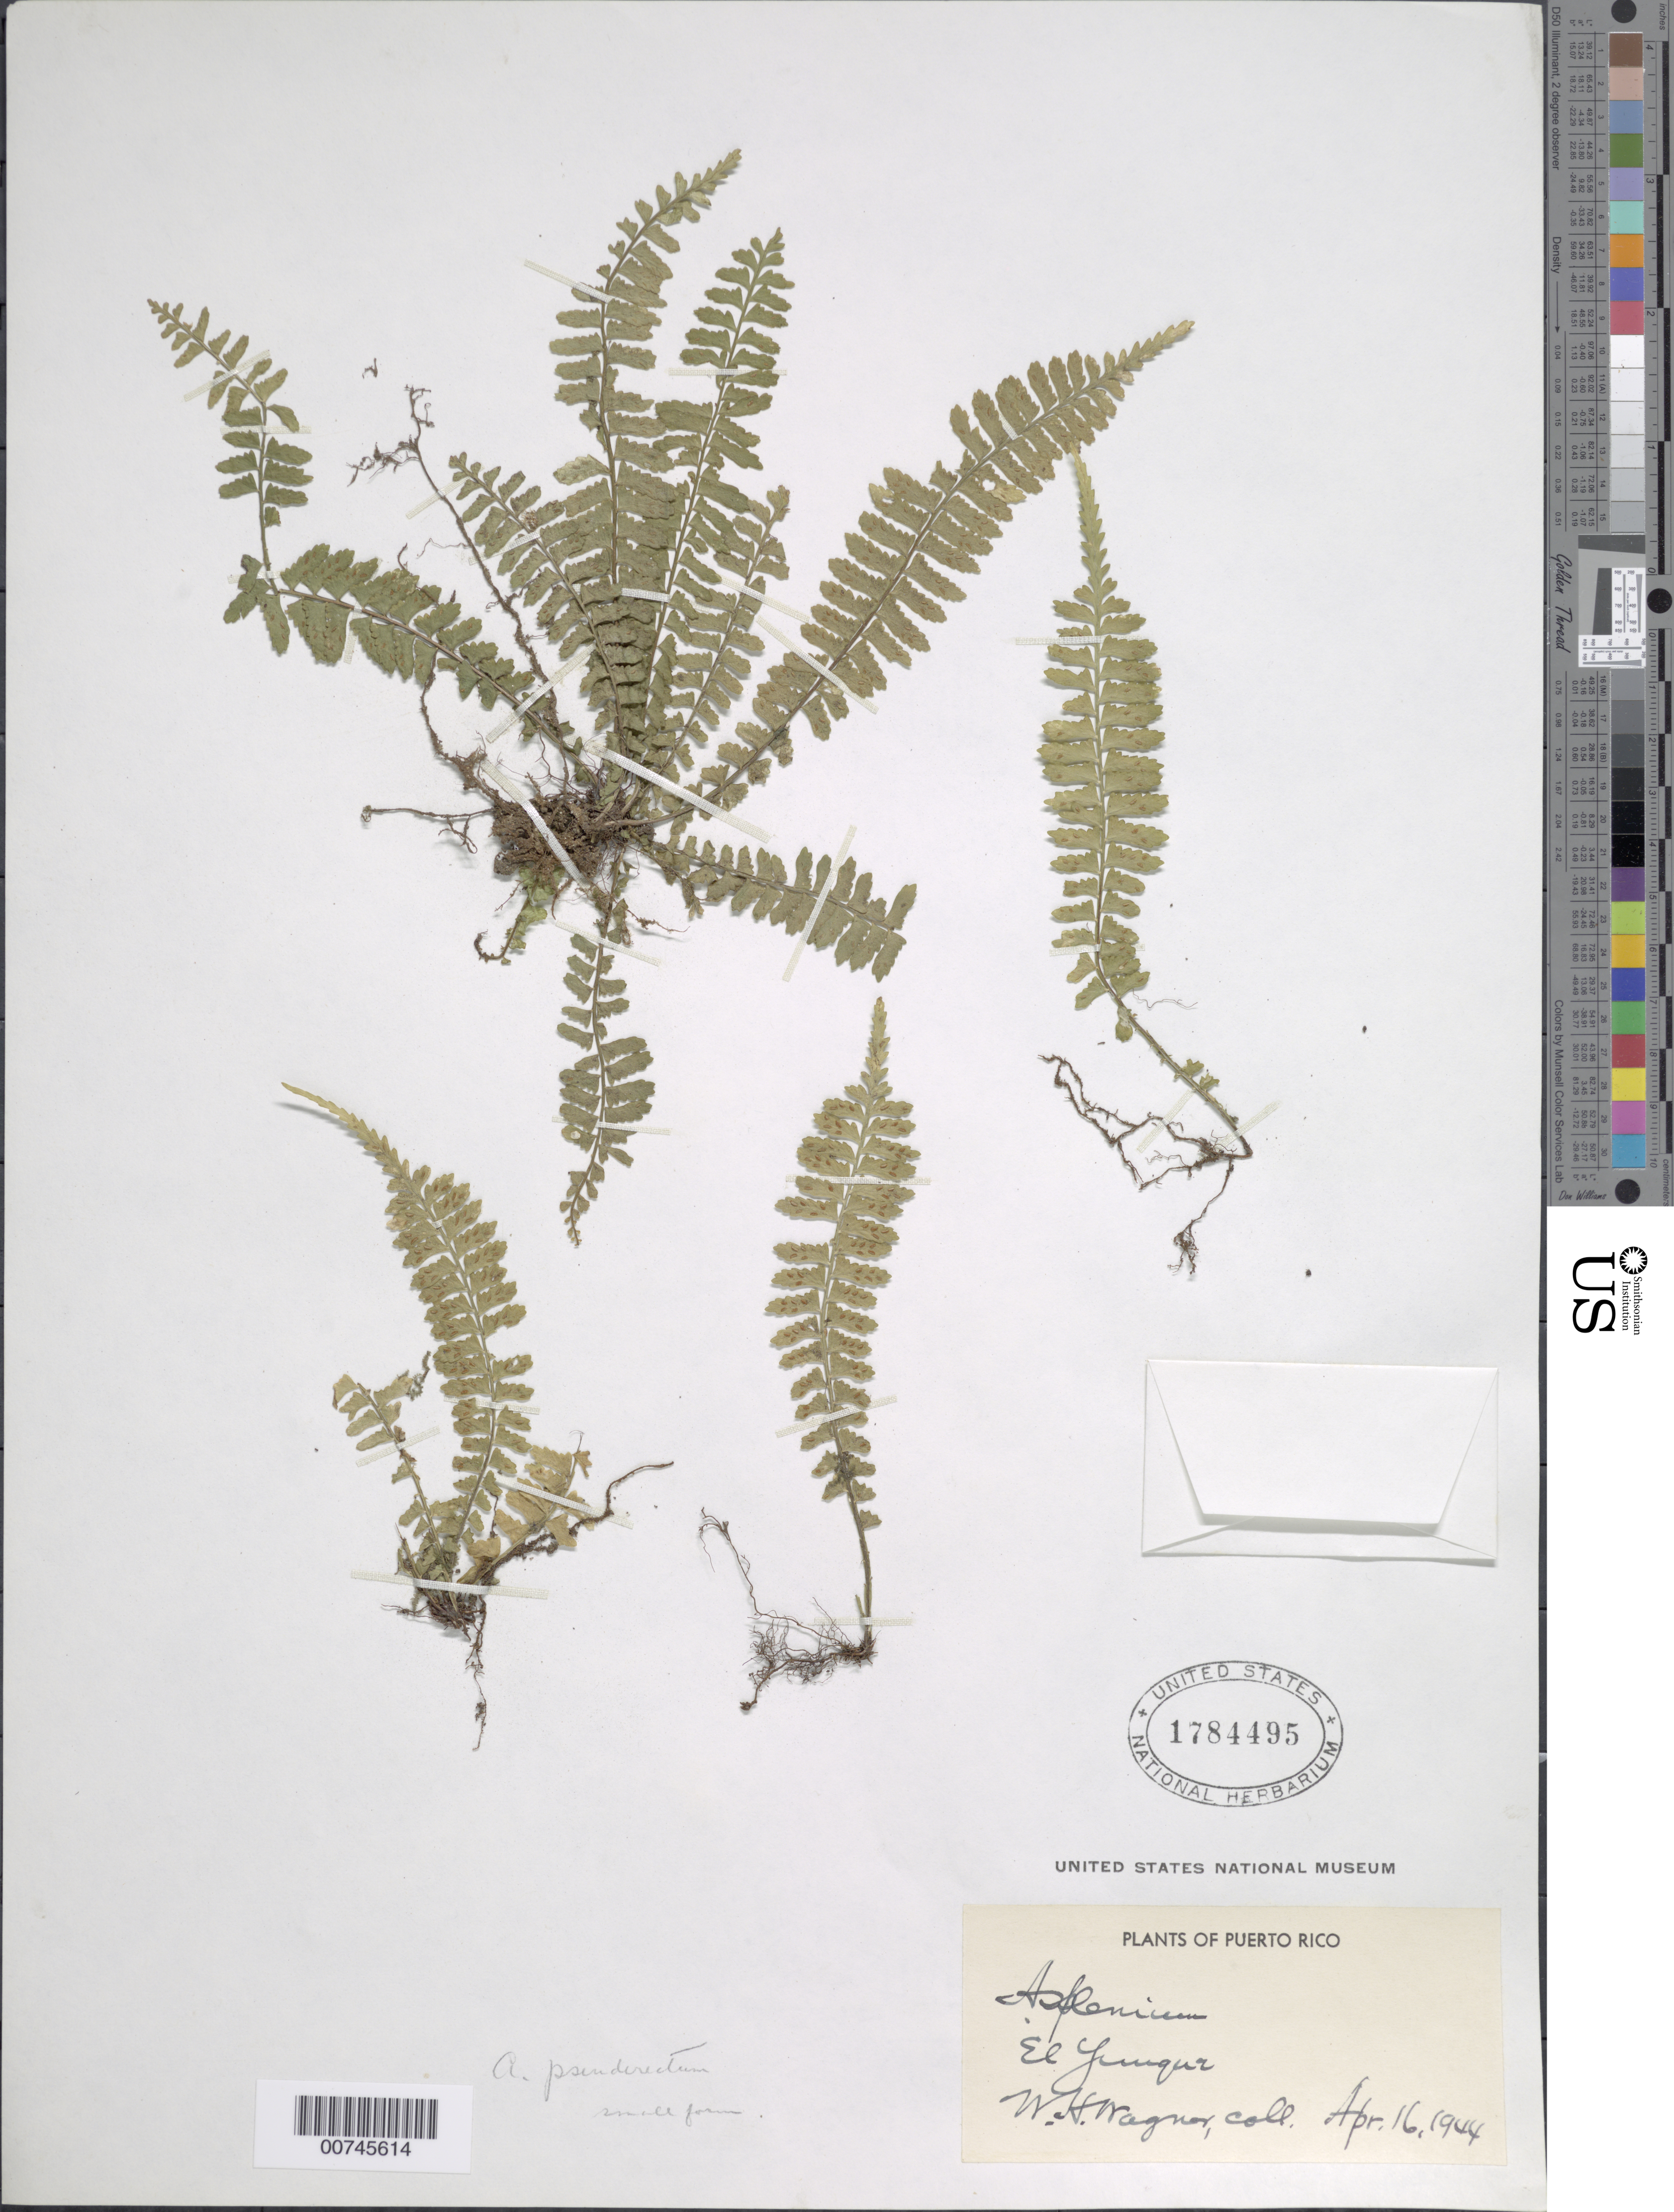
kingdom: Plantae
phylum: Tracheophyta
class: Polypodiopsida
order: Polypodiales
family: Aspleniaceae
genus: Asplenium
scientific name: Asplenium pteropus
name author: Kaulf.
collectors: W. H. Wagner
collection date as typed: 16 Apr 1944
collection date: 1944-04-16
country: Puerto Rico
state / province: Río Grande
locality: El Yunque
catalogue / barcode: US 1784495